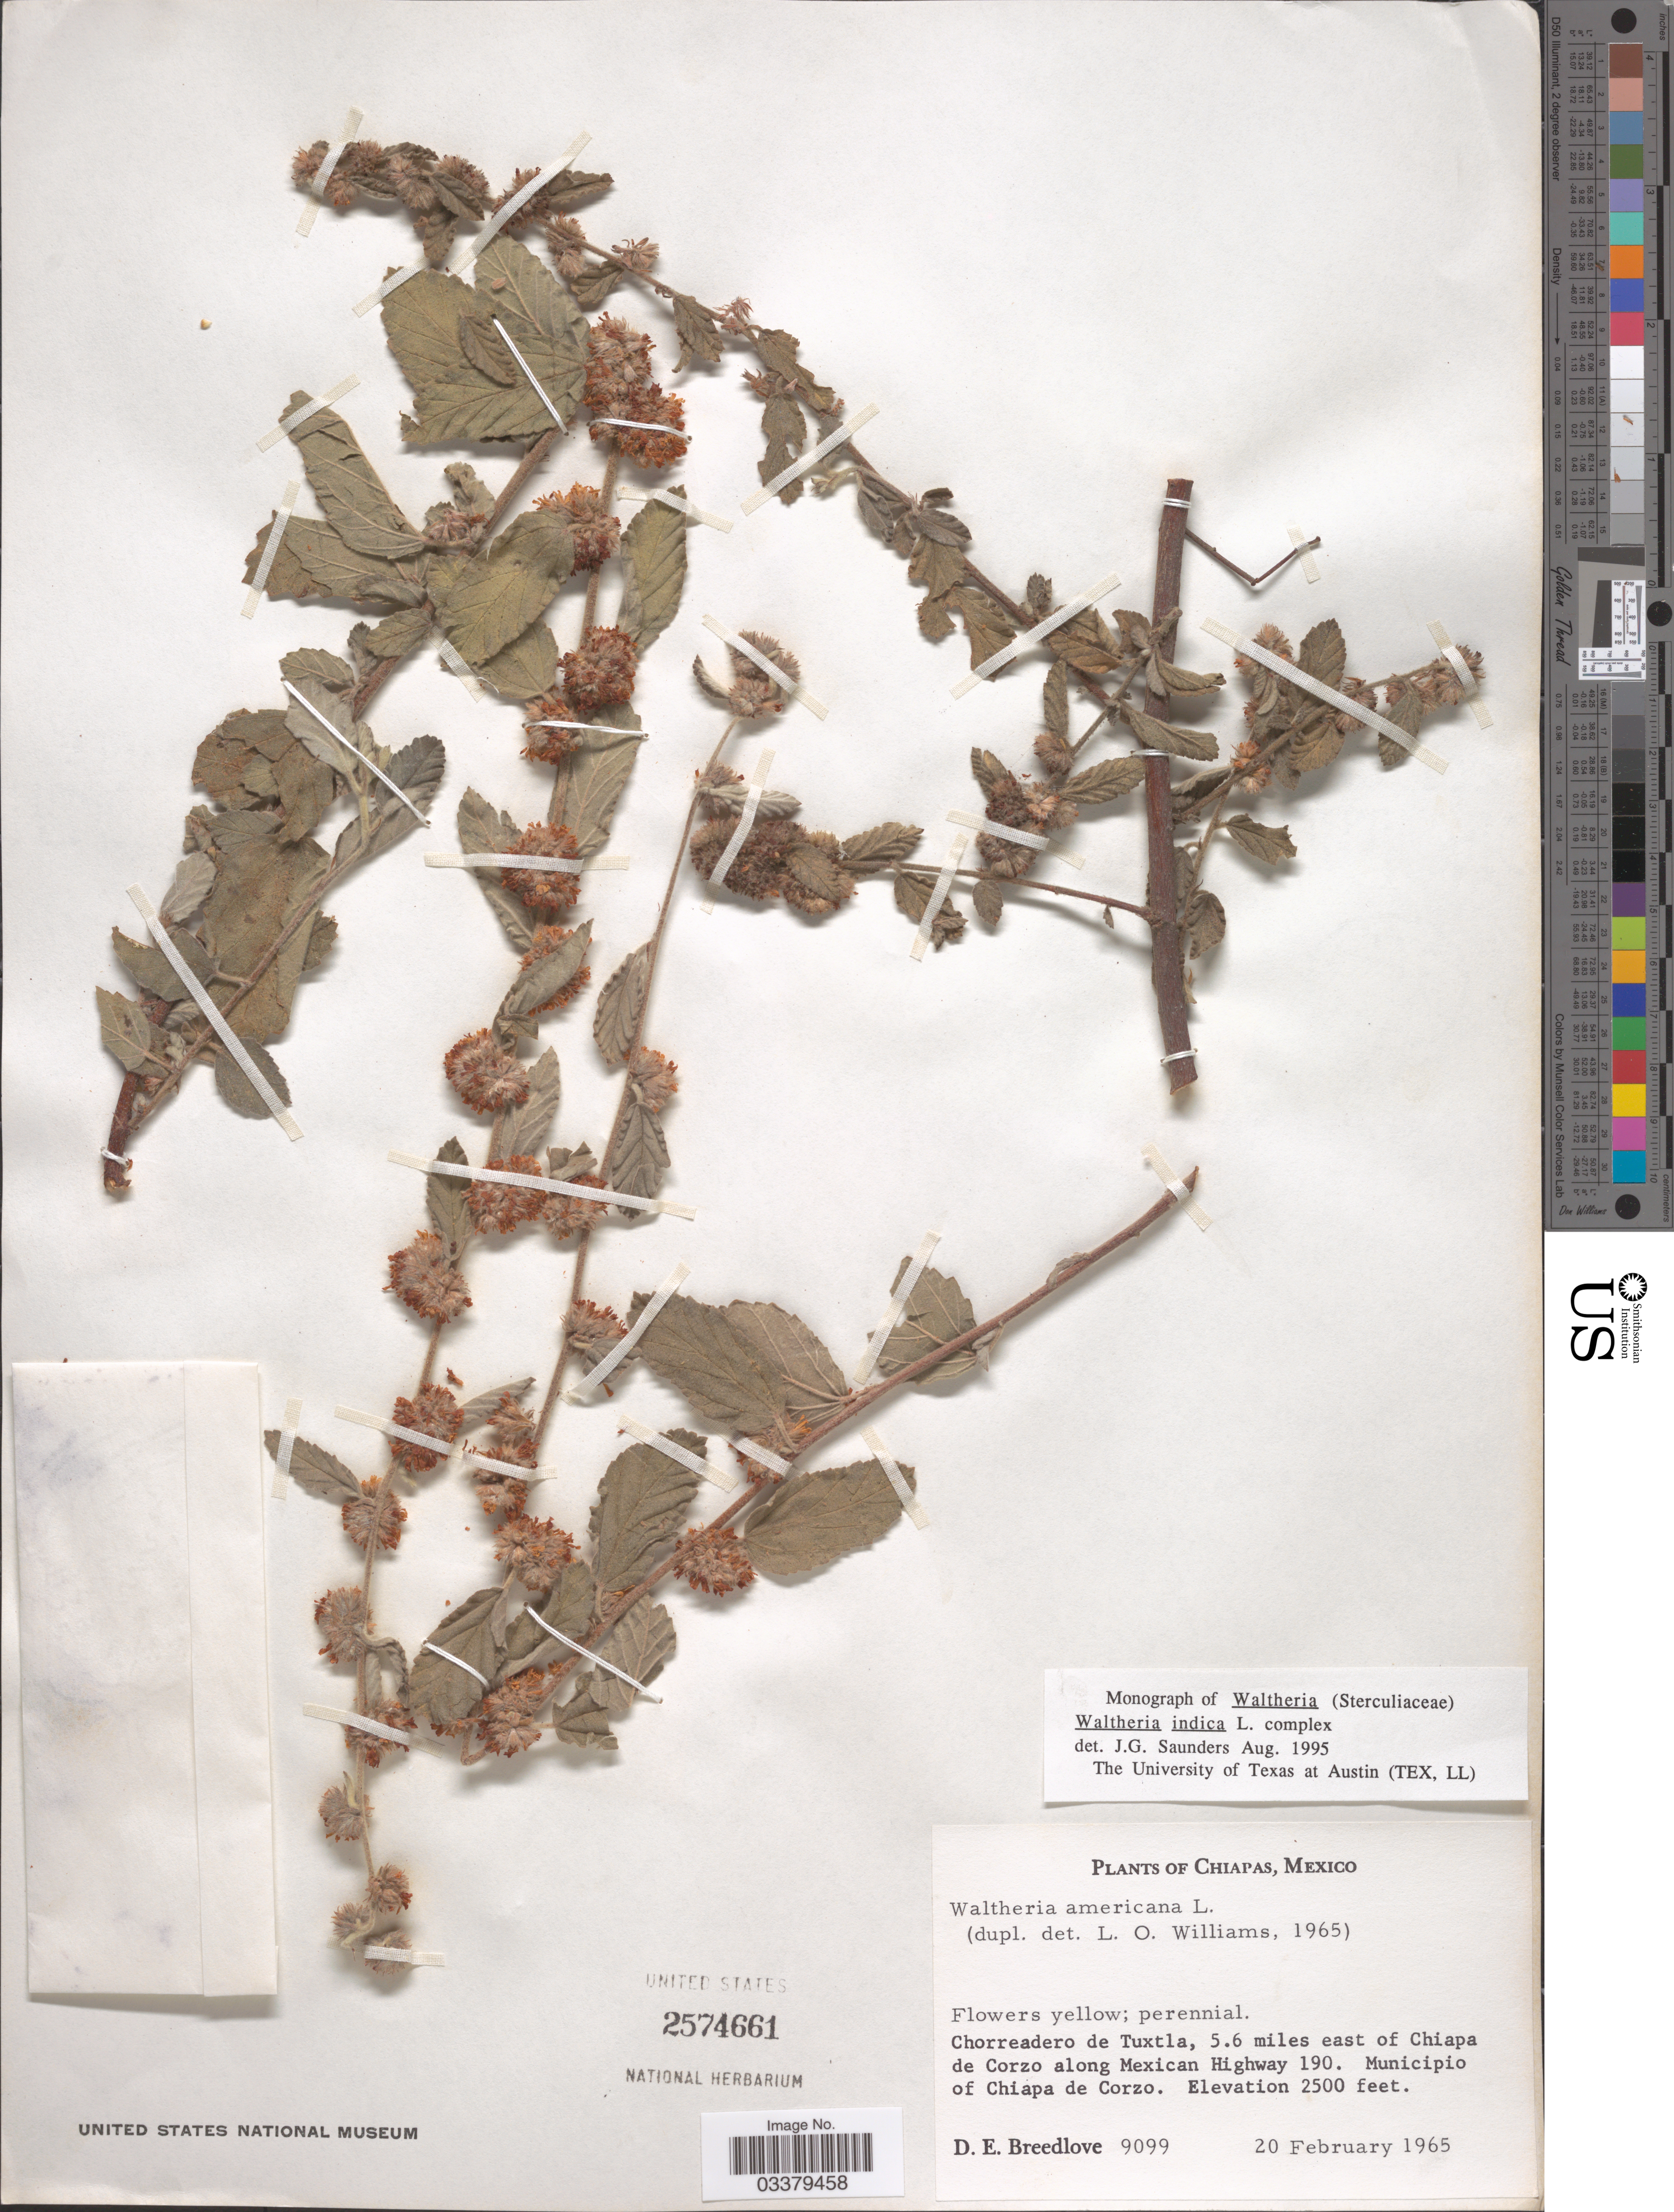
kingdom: Plantae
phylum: Tracheophyta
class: Magnoliopsida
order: Malvales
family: Malvaceae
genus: Waltheria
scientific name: Waltheria indica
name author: L.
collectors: D. E. Breedlove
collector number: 9099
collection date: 1965-02-20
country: Mexico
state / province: Chiapas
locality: Chorreadero de Tuxtla, 5.6 miles east of Chiapa de Corzo along Mexican Highway 190. Municipio of Chiapa de Corzo.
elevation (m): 762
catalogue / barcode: US 2574661